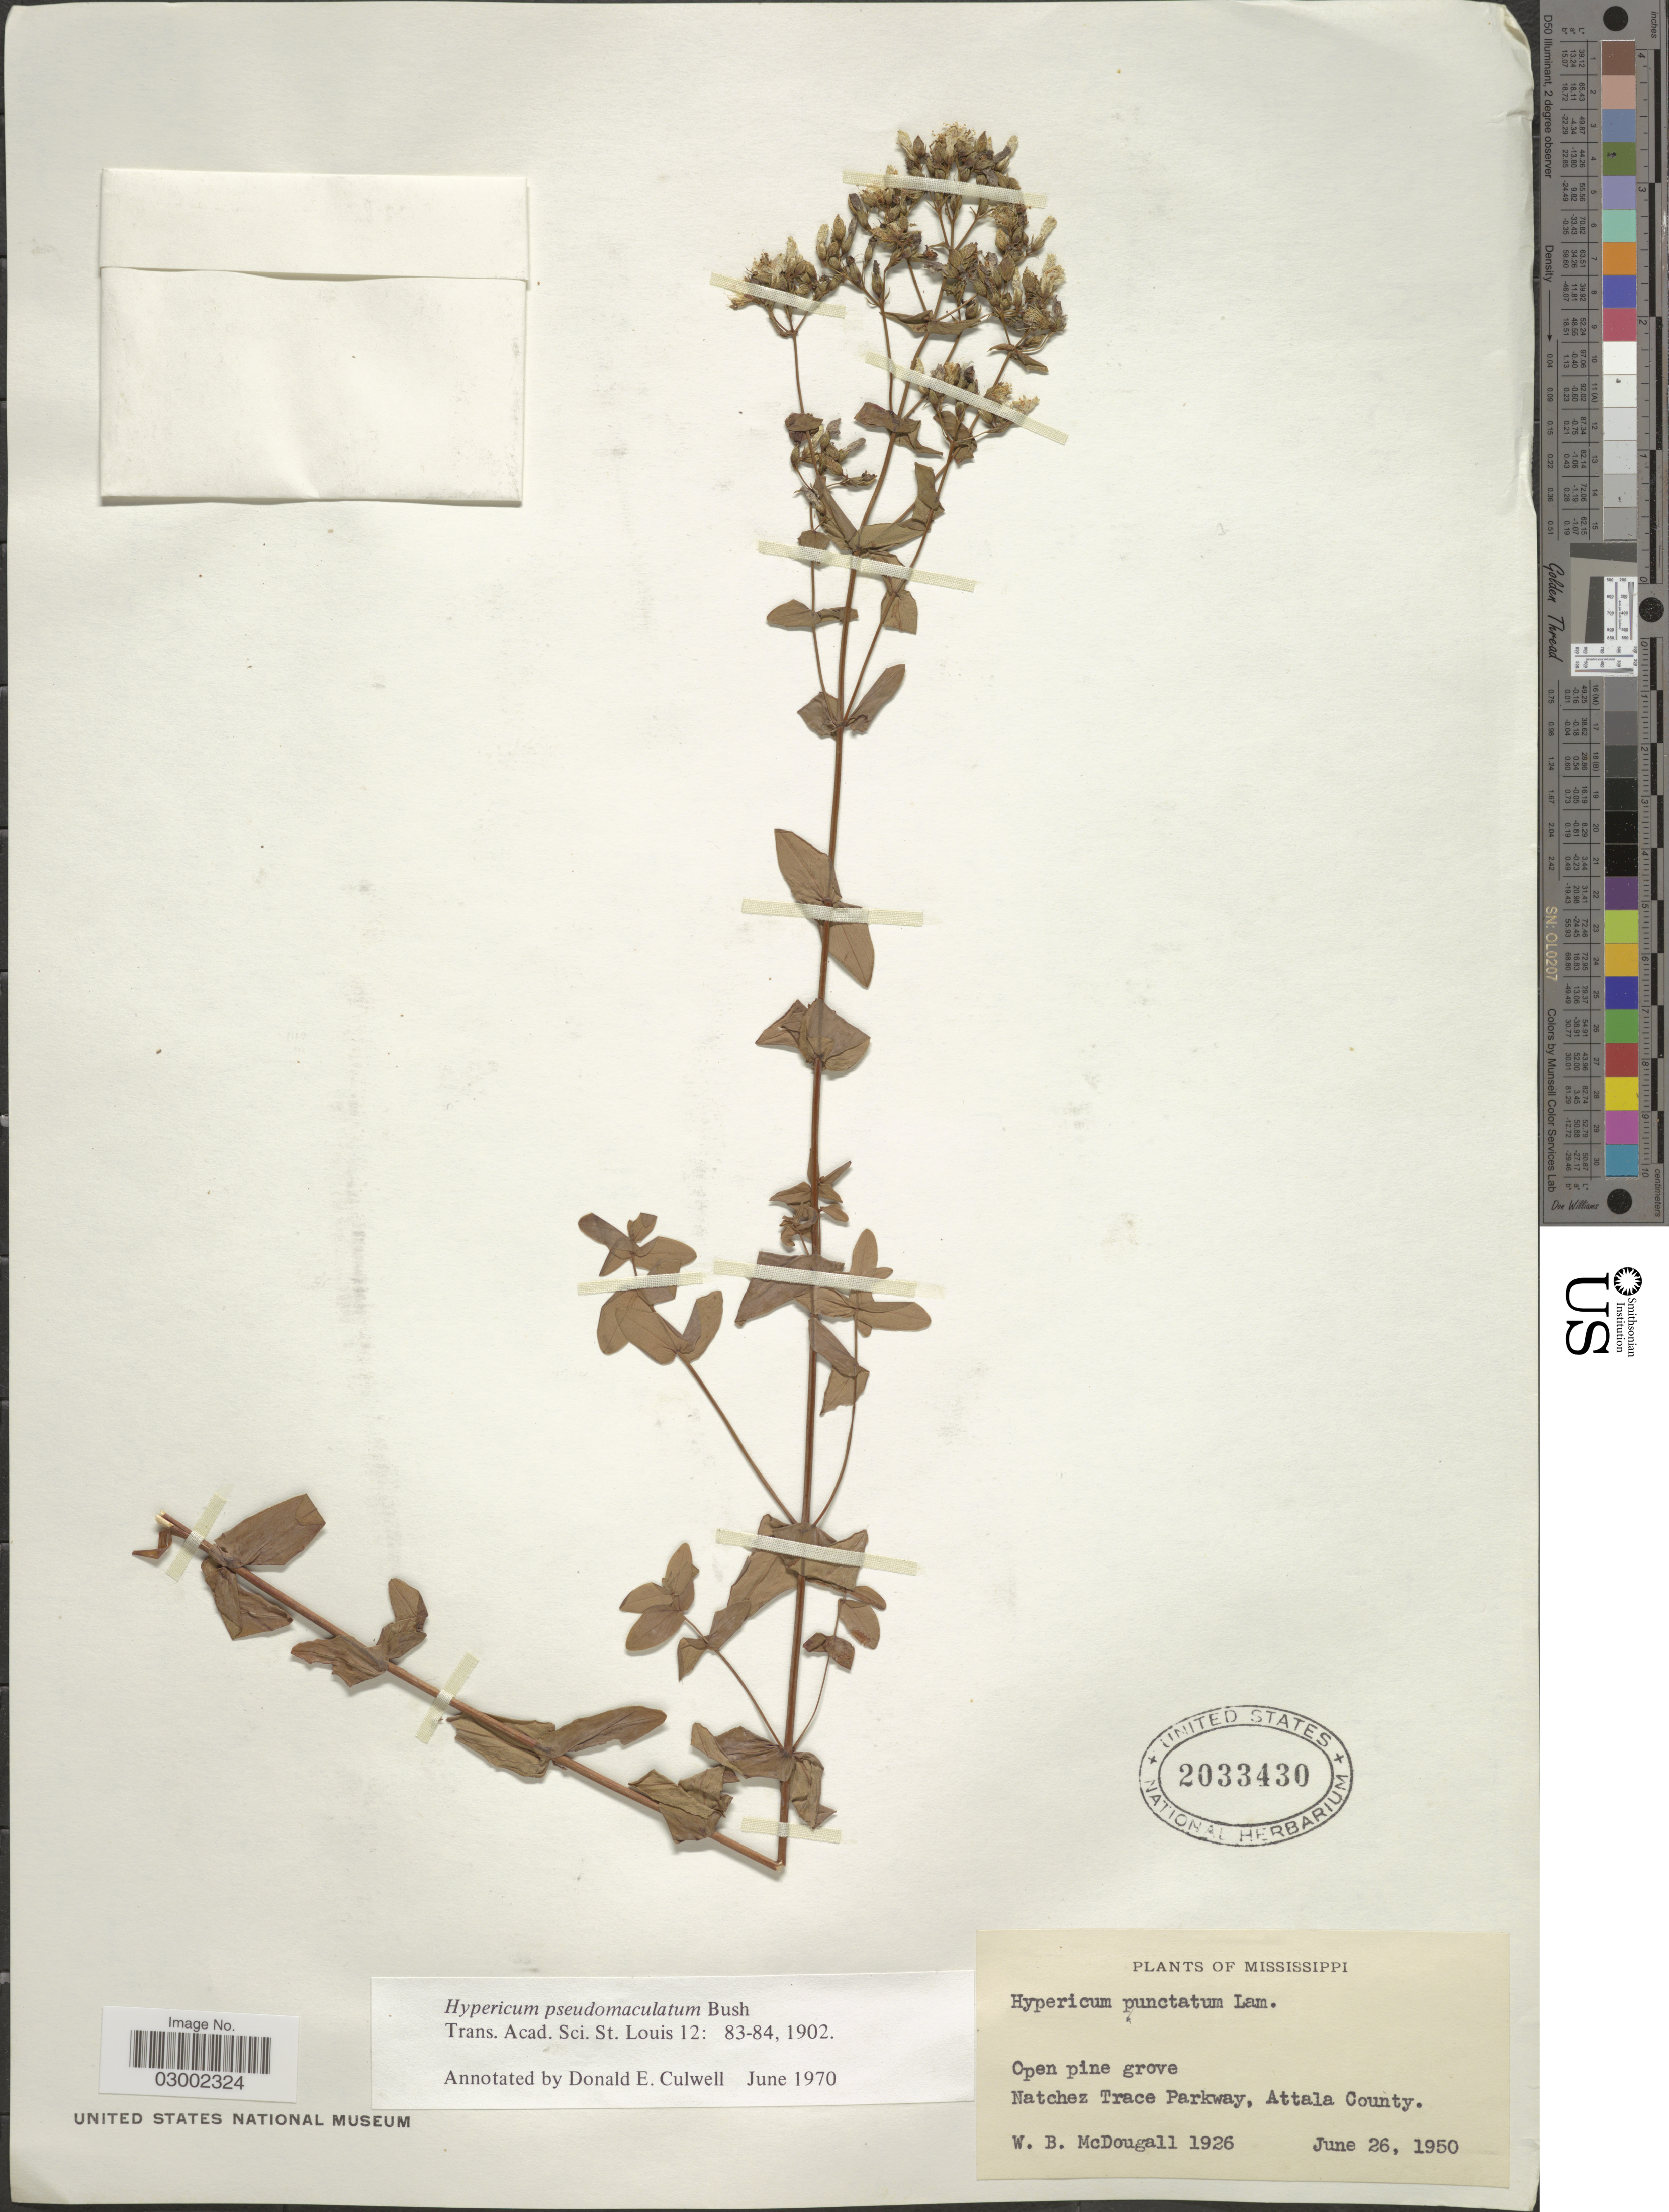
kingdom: Plantae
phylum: Tracheophyta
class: Magnoliopsida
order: Malpighiales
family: Hypericaceae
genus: Hypericum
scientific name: Hypericum pseudomaculatum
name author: Bush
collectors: W. B. McDougall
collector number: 1926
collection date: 1950-06-26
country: United States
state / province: Mississippi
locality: Natchez Trace Parkway, Attala County.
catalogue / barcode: US 2033430